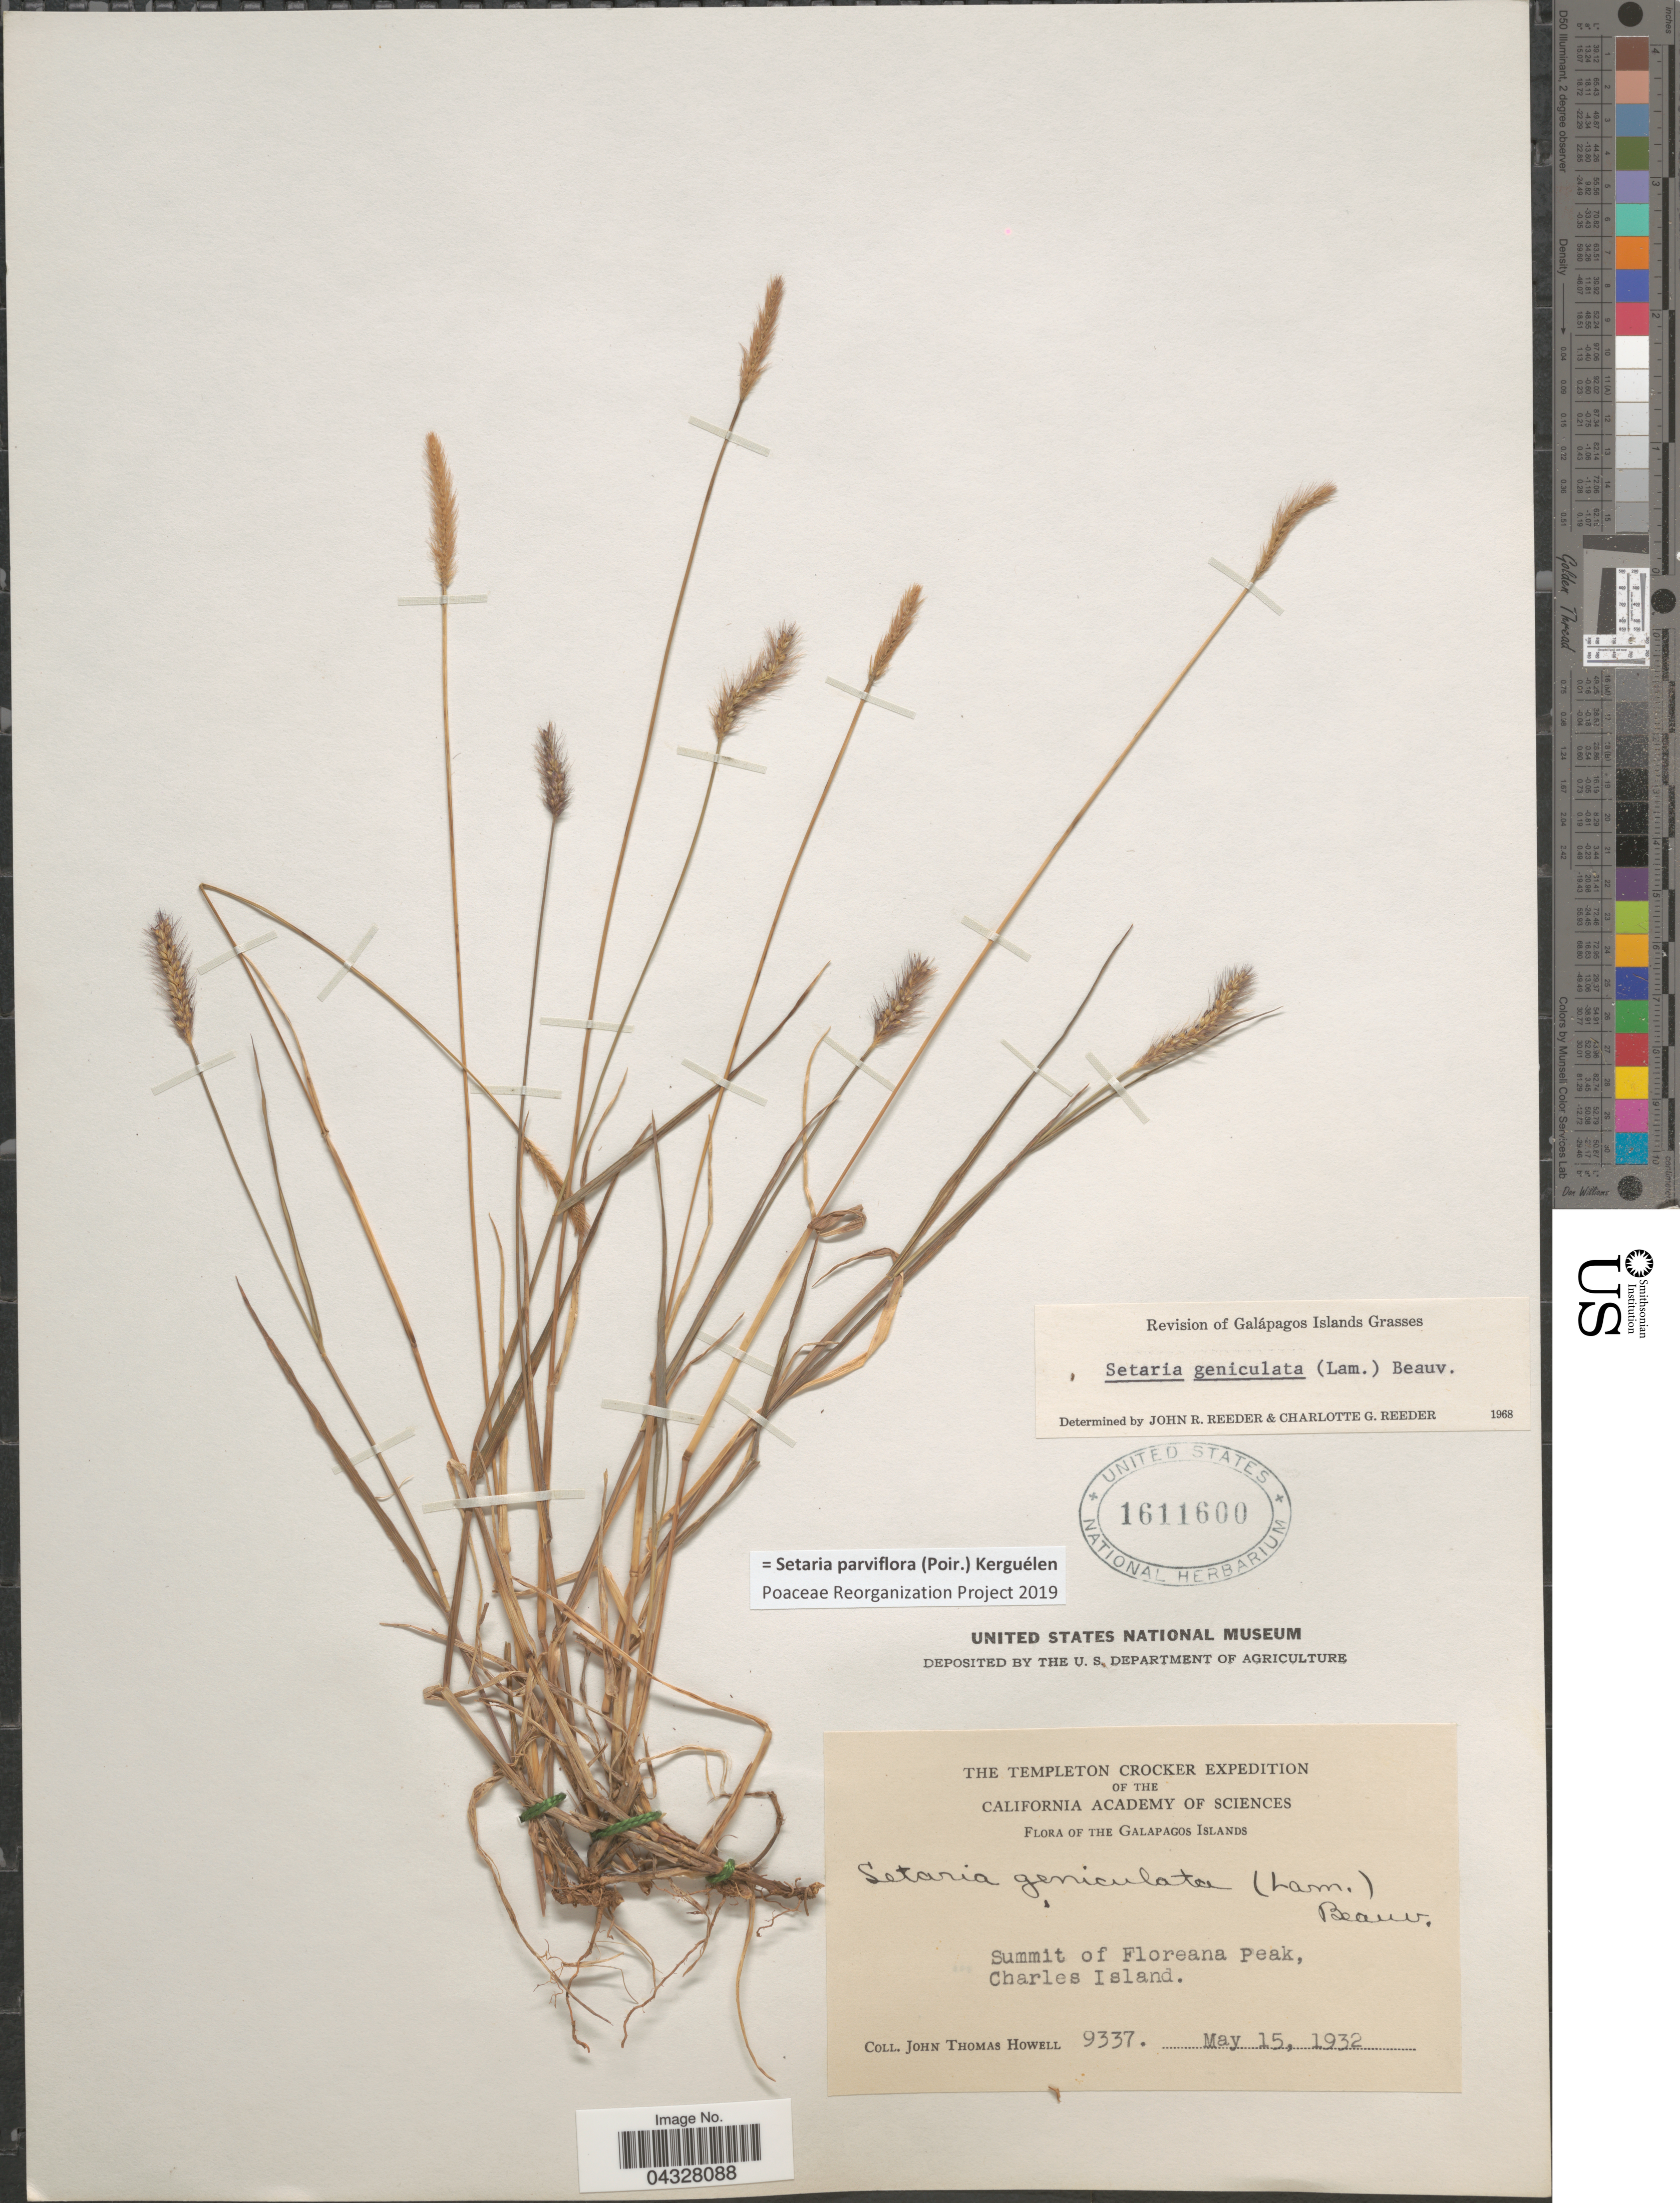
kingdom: Plantae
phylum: Tracheophyta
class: Liliopsida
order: Poales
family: Poaceae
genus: Setaria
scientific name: Setaria parviflora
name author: (Poir.) Kerguélen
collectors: J. T. Howell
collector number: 9337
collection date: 1932-05-15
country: Ecuador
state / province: Colón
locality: The Galapagos Islands. Summit of Floreana Peak, Charles Island.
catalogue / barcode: US 1611600